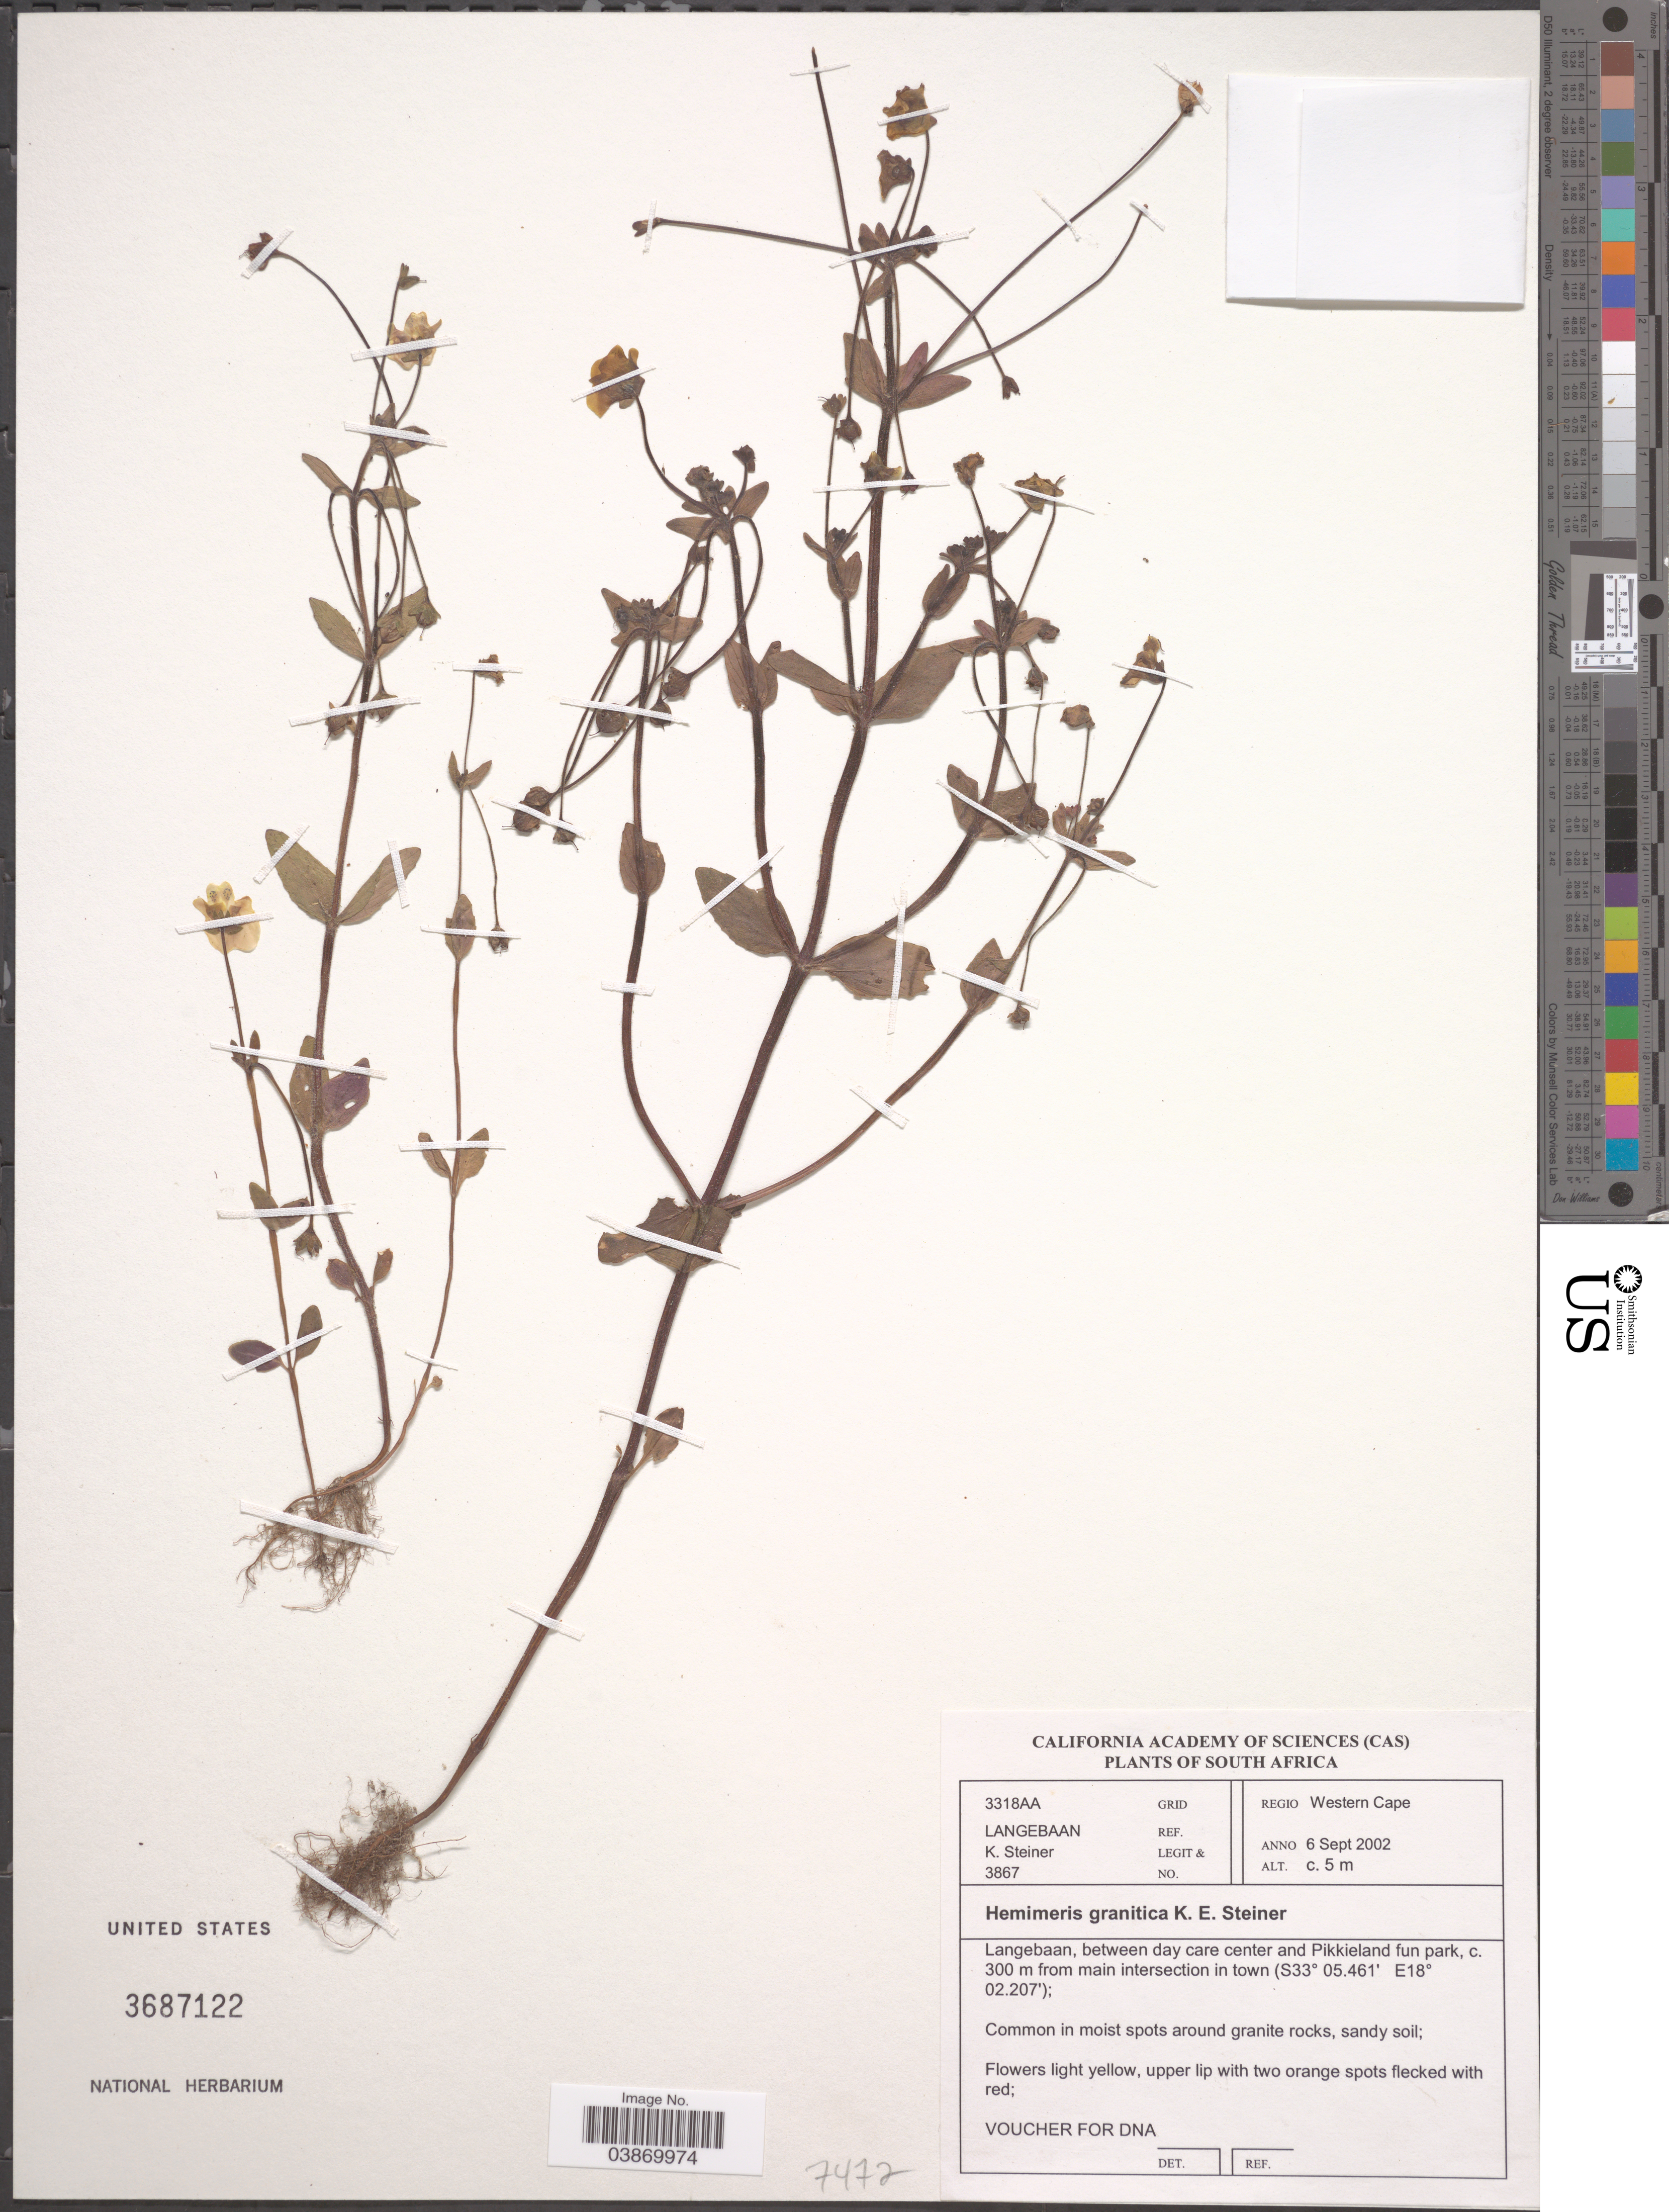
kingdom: Plantae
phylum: Tracheophyta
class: Magnoliopsida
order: Lamiales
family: Scrophulariaceae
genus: Hemimeris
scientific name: Hemimeris sp.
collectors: K. Steiner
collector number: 3867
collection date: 2002-09-06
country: South Africa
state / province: Western Cape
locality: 3318AA Langebaan Grid Ref. Regio Western Cape. Langebaan, between day care center and Pikkieland fun park, c. 300 m from main intersection in town.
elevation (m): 5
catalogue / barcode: US 3687122